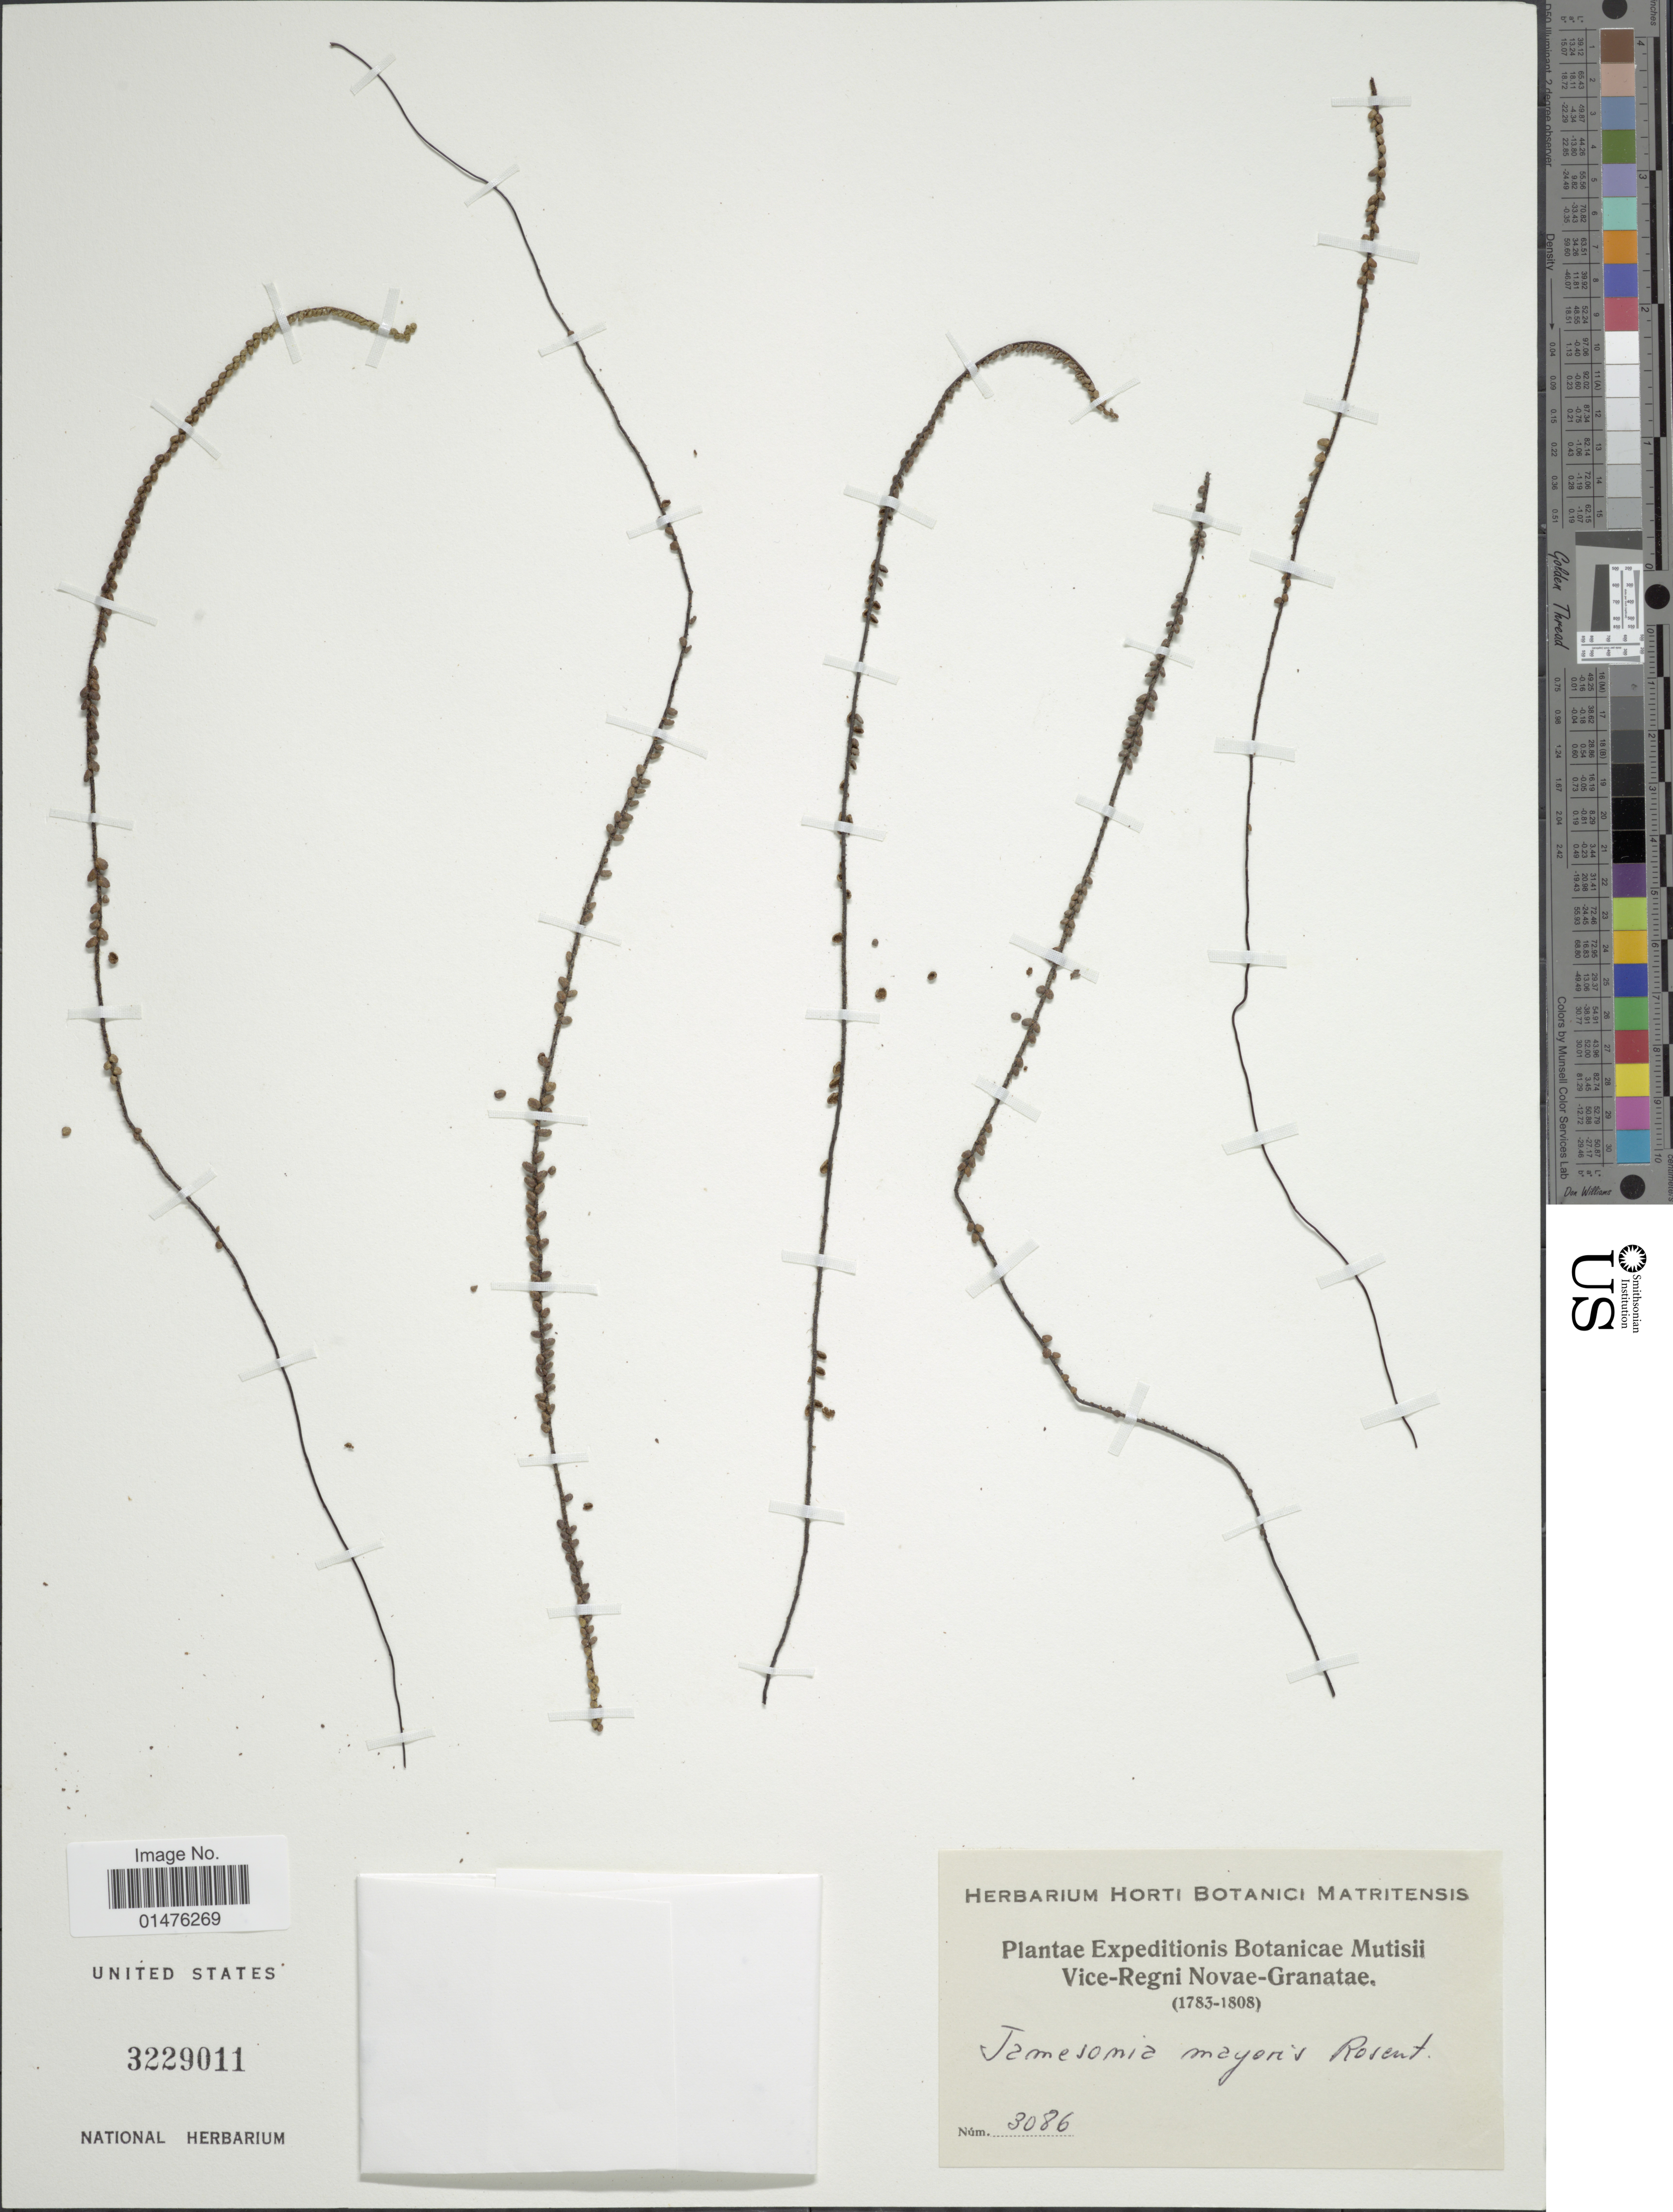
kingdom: Plantae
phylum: Tracheophyta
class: Polypodiopsida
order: Polypodiales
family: Pteridaceae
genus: Jamesonia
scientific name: Jamesonia imbricata var. glutinosa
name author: (H. Karst.) A.F. Tryon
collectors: ex herb. Horti Botanici Matritensis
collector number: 3086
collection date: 1783/1808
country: Colombia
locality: Vice-Regni Novae-Granatea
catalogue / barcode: US 3229011